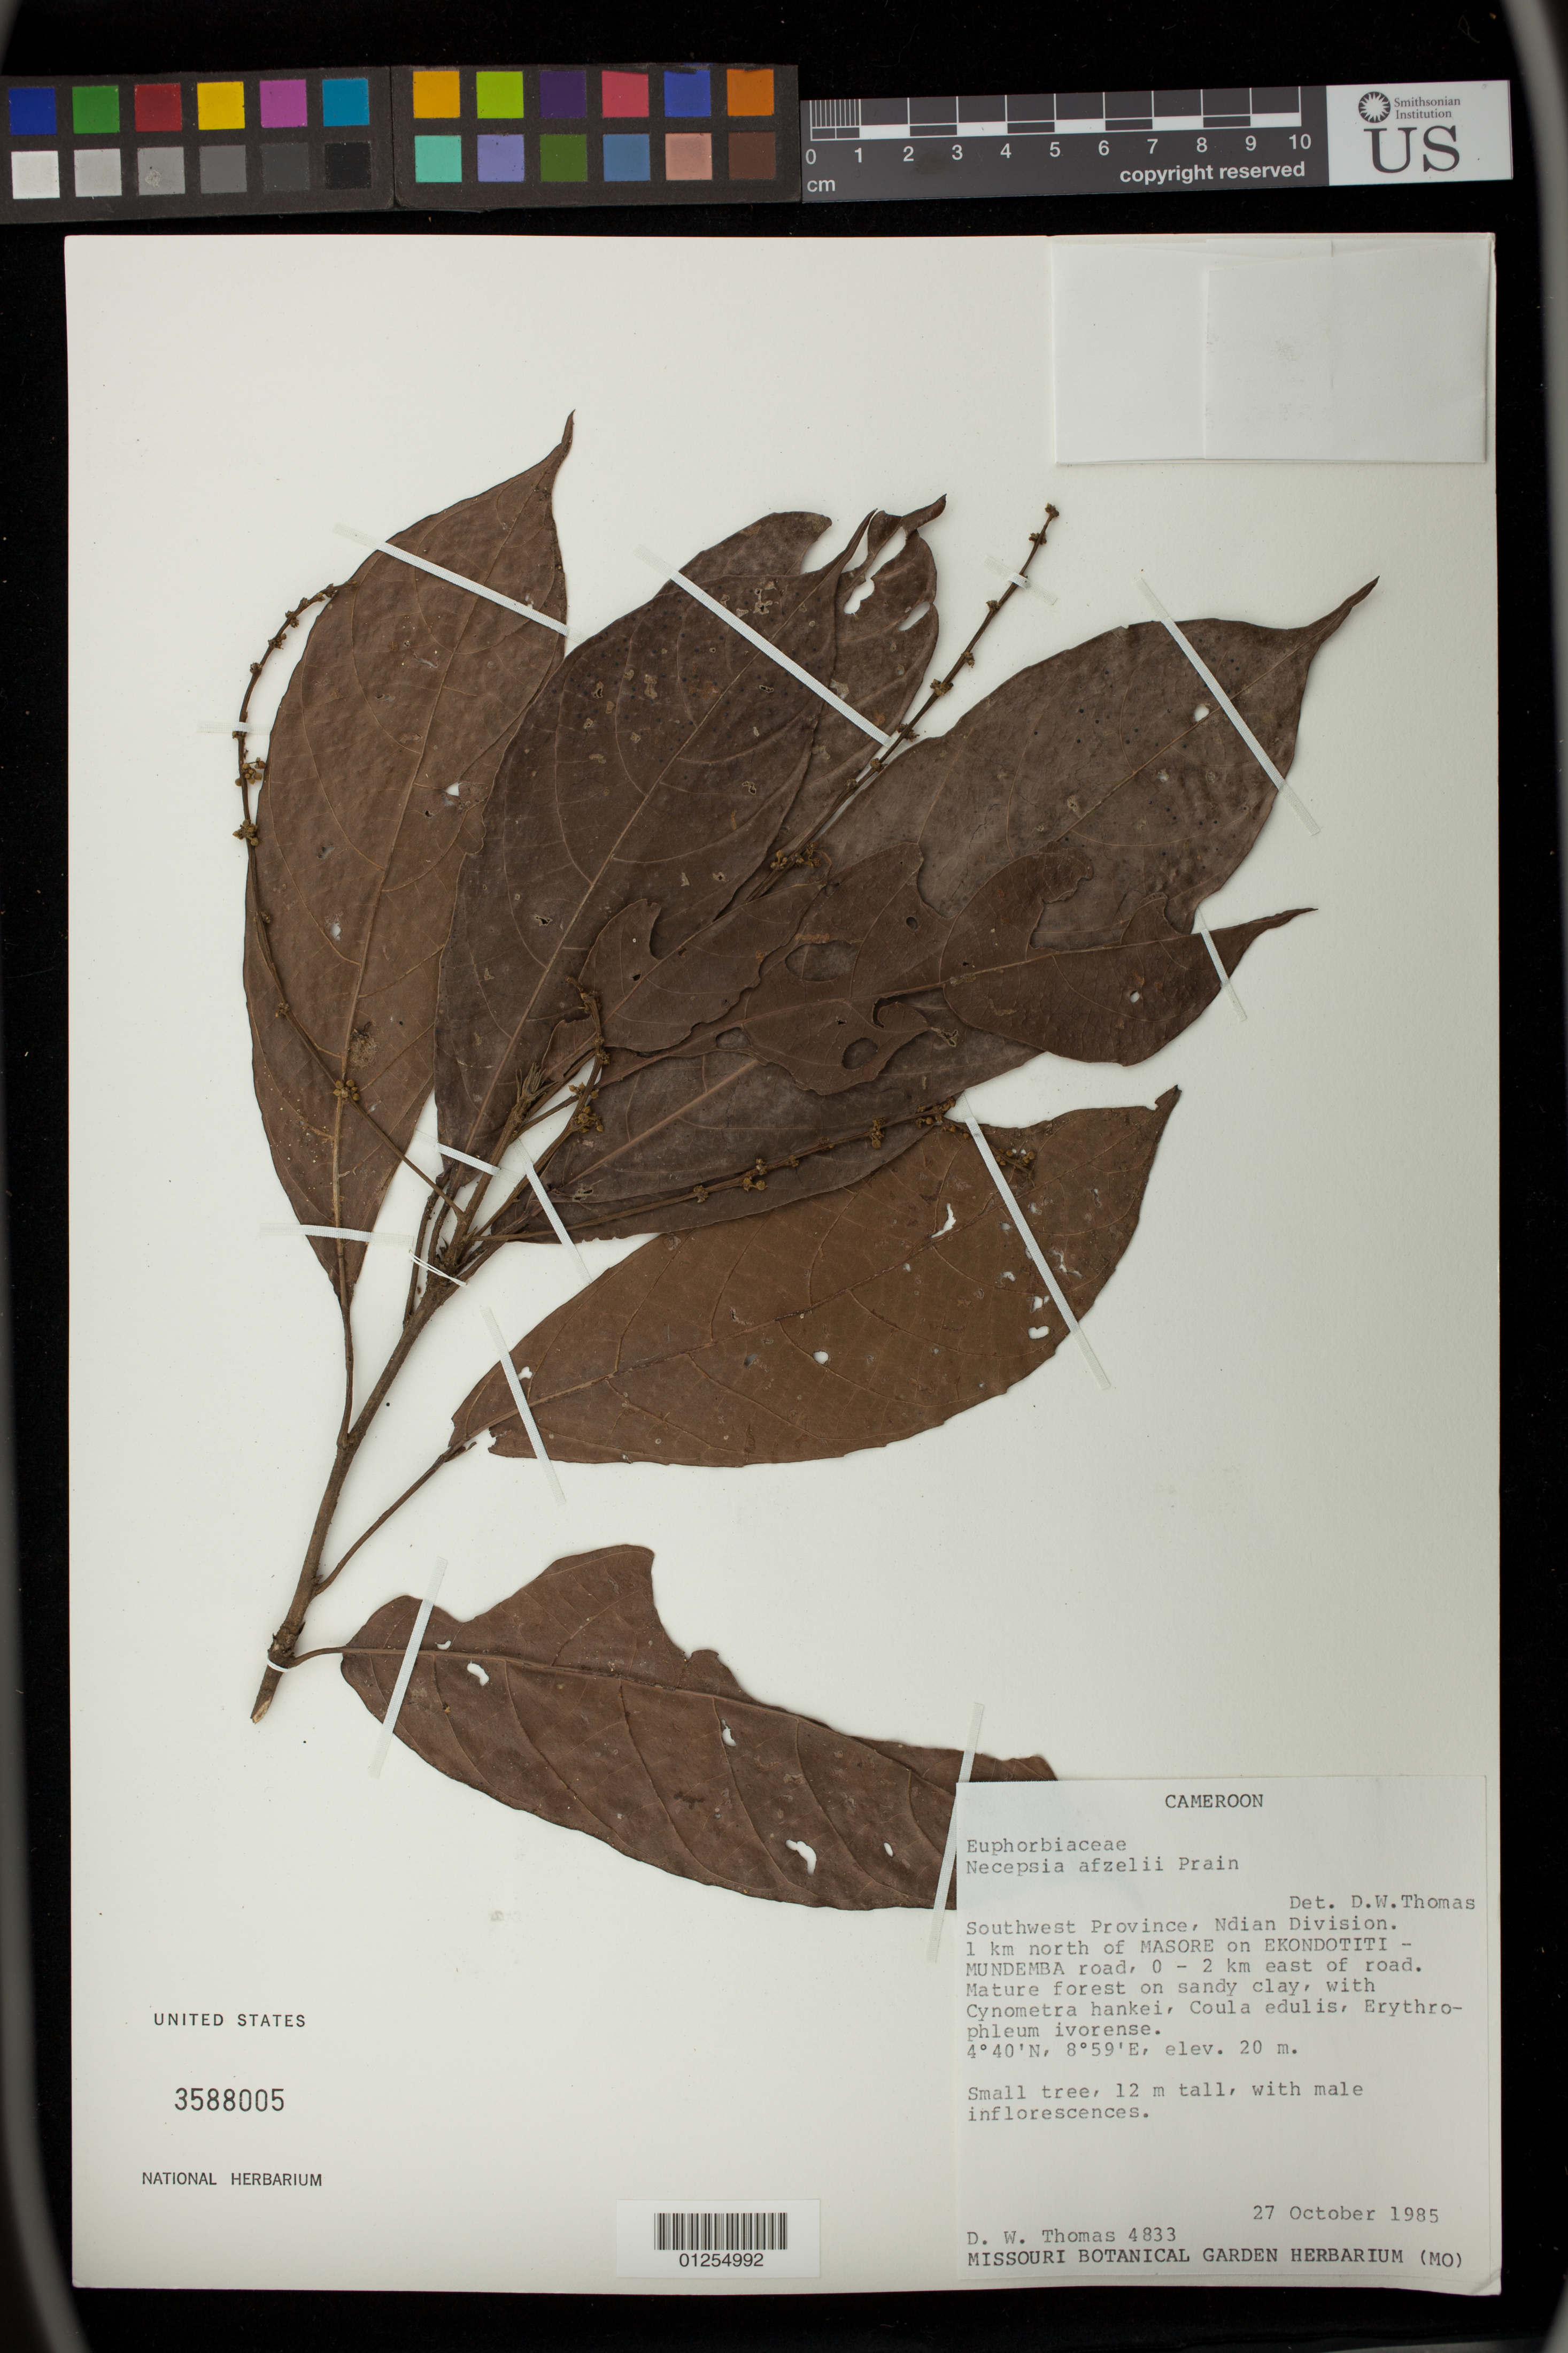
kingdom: Plantae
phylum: Tracheophyta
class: Magnoliopsida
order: Malpighiales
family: Euphorbiaceae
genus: Necepsia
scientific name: Necepsia afzelii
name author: Prain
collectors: D. W. Thomas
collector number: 4833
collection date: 1985-10-27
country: Cameroon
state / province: Sud-Ouest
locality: Ndian Division. 1 km north of Masore on Ekondotiti - Mundemba road, 0 - 2 km east of road.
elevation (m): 20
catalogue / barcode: US 3588005